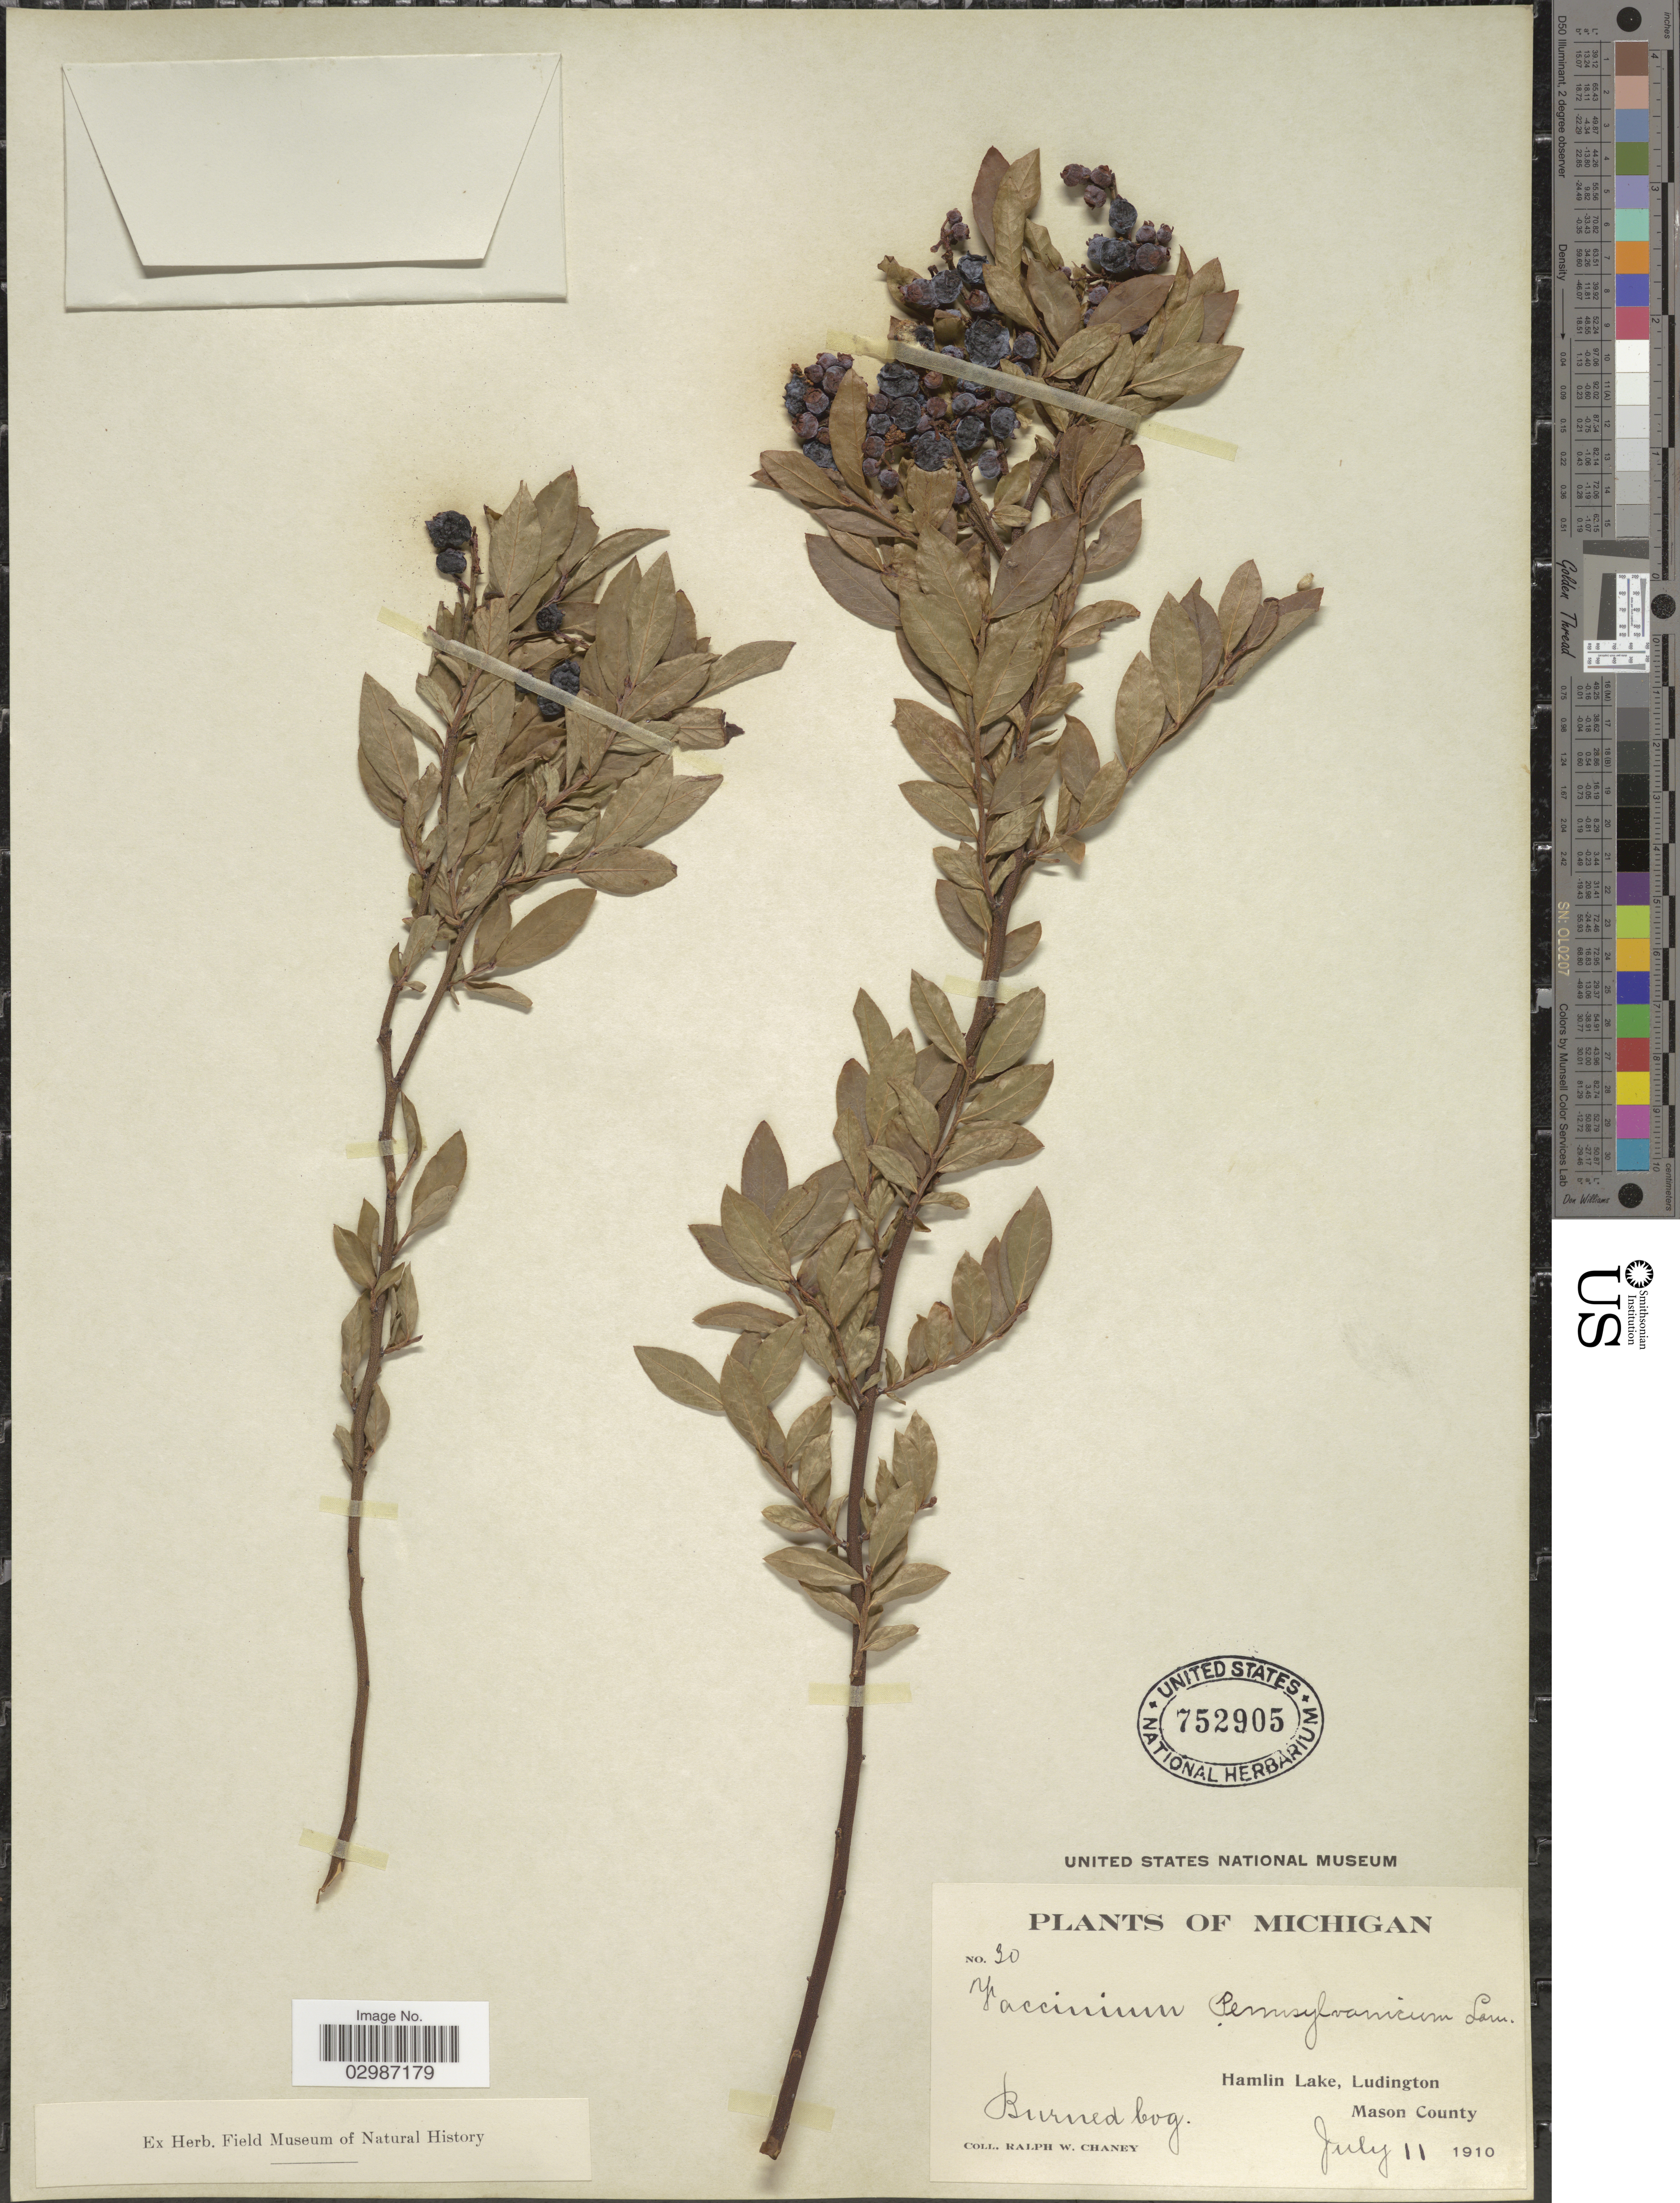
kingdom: Plantae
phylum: Tracheophyta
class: Magnoliopsida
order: Ericales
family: Ericaceae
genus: Vaccinium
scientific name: Vaccinium angustifolium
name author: Aiton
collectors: R. Chaney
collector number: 30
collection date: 1910-07-11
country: United States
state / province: Michigan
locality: Hamlin Lake, Ludington. Mason County. Burned bog.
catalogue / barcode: US 752905